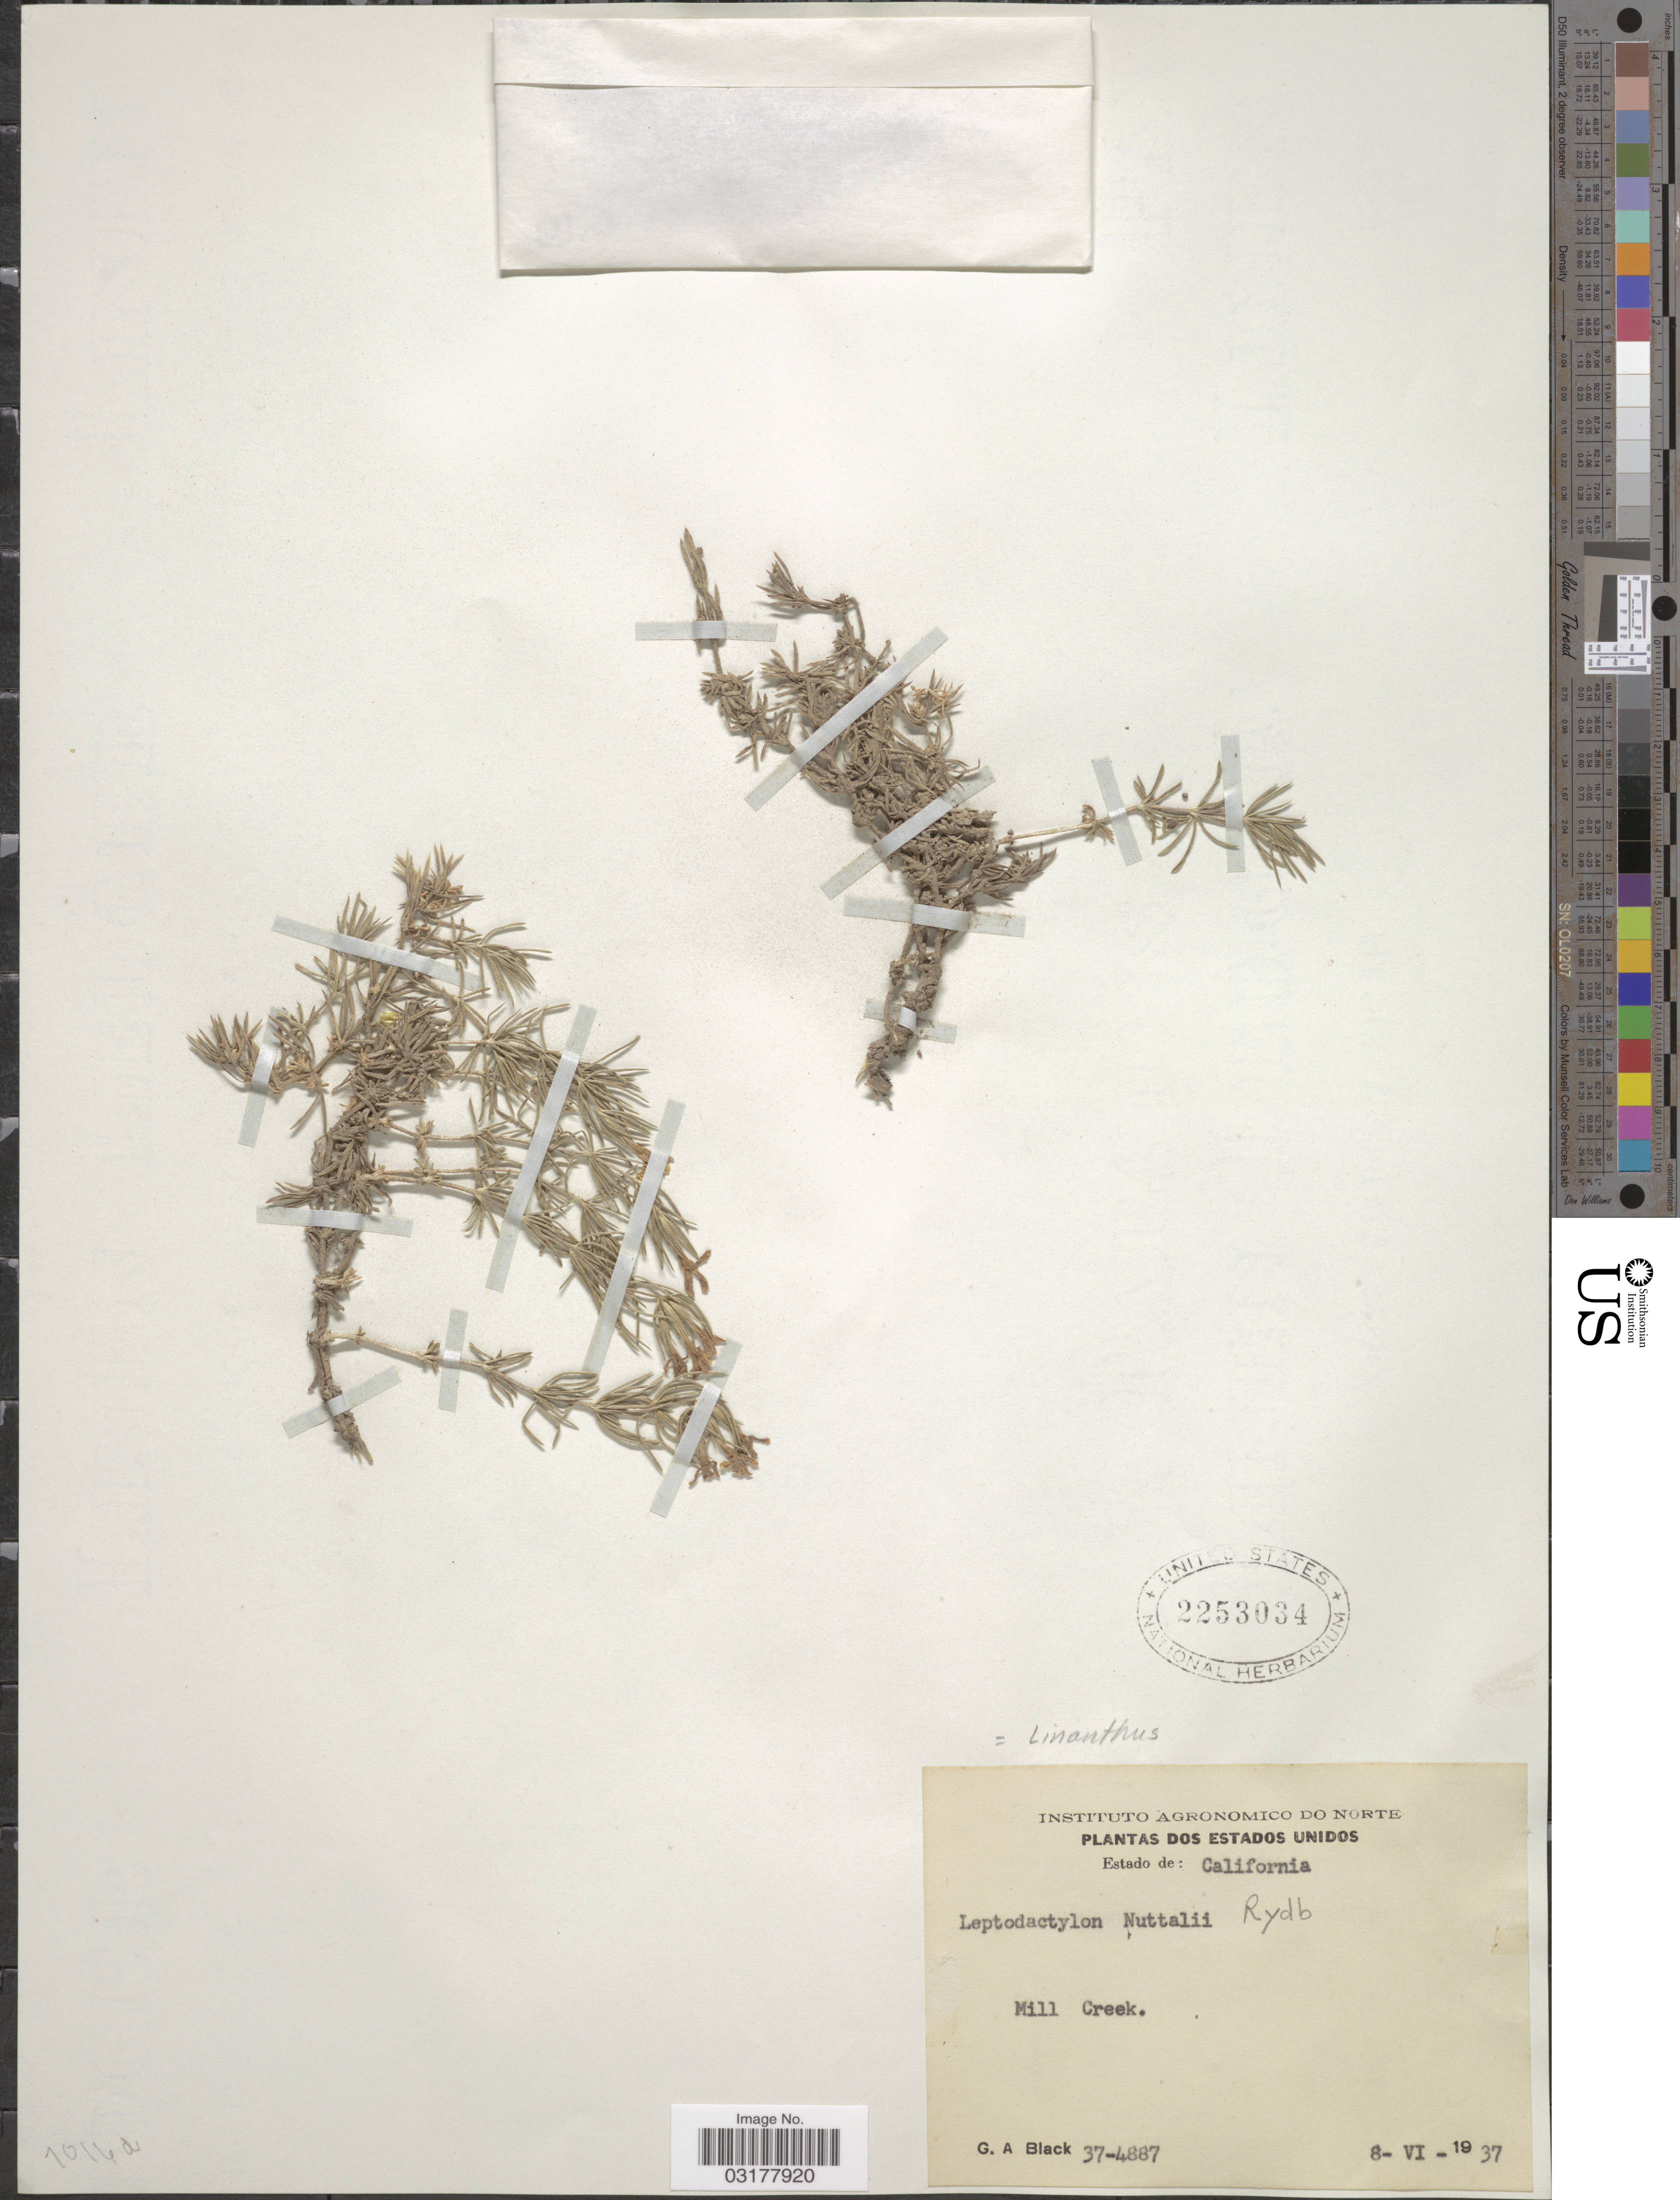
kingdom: Plantae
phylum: Tracheophyta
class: Magnoliopsida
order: Ericales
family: Polemoniaceae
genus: Leptosiphon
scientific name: Leptosiphon nuttallii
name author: (A. Gray) J.M. Porter & L.A. Johnson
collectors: G. A. Black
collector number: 37-4887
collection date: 1937-06-08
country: United States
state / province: California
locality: Estados Unidos, Mill Creek.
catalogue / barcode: US 2253034